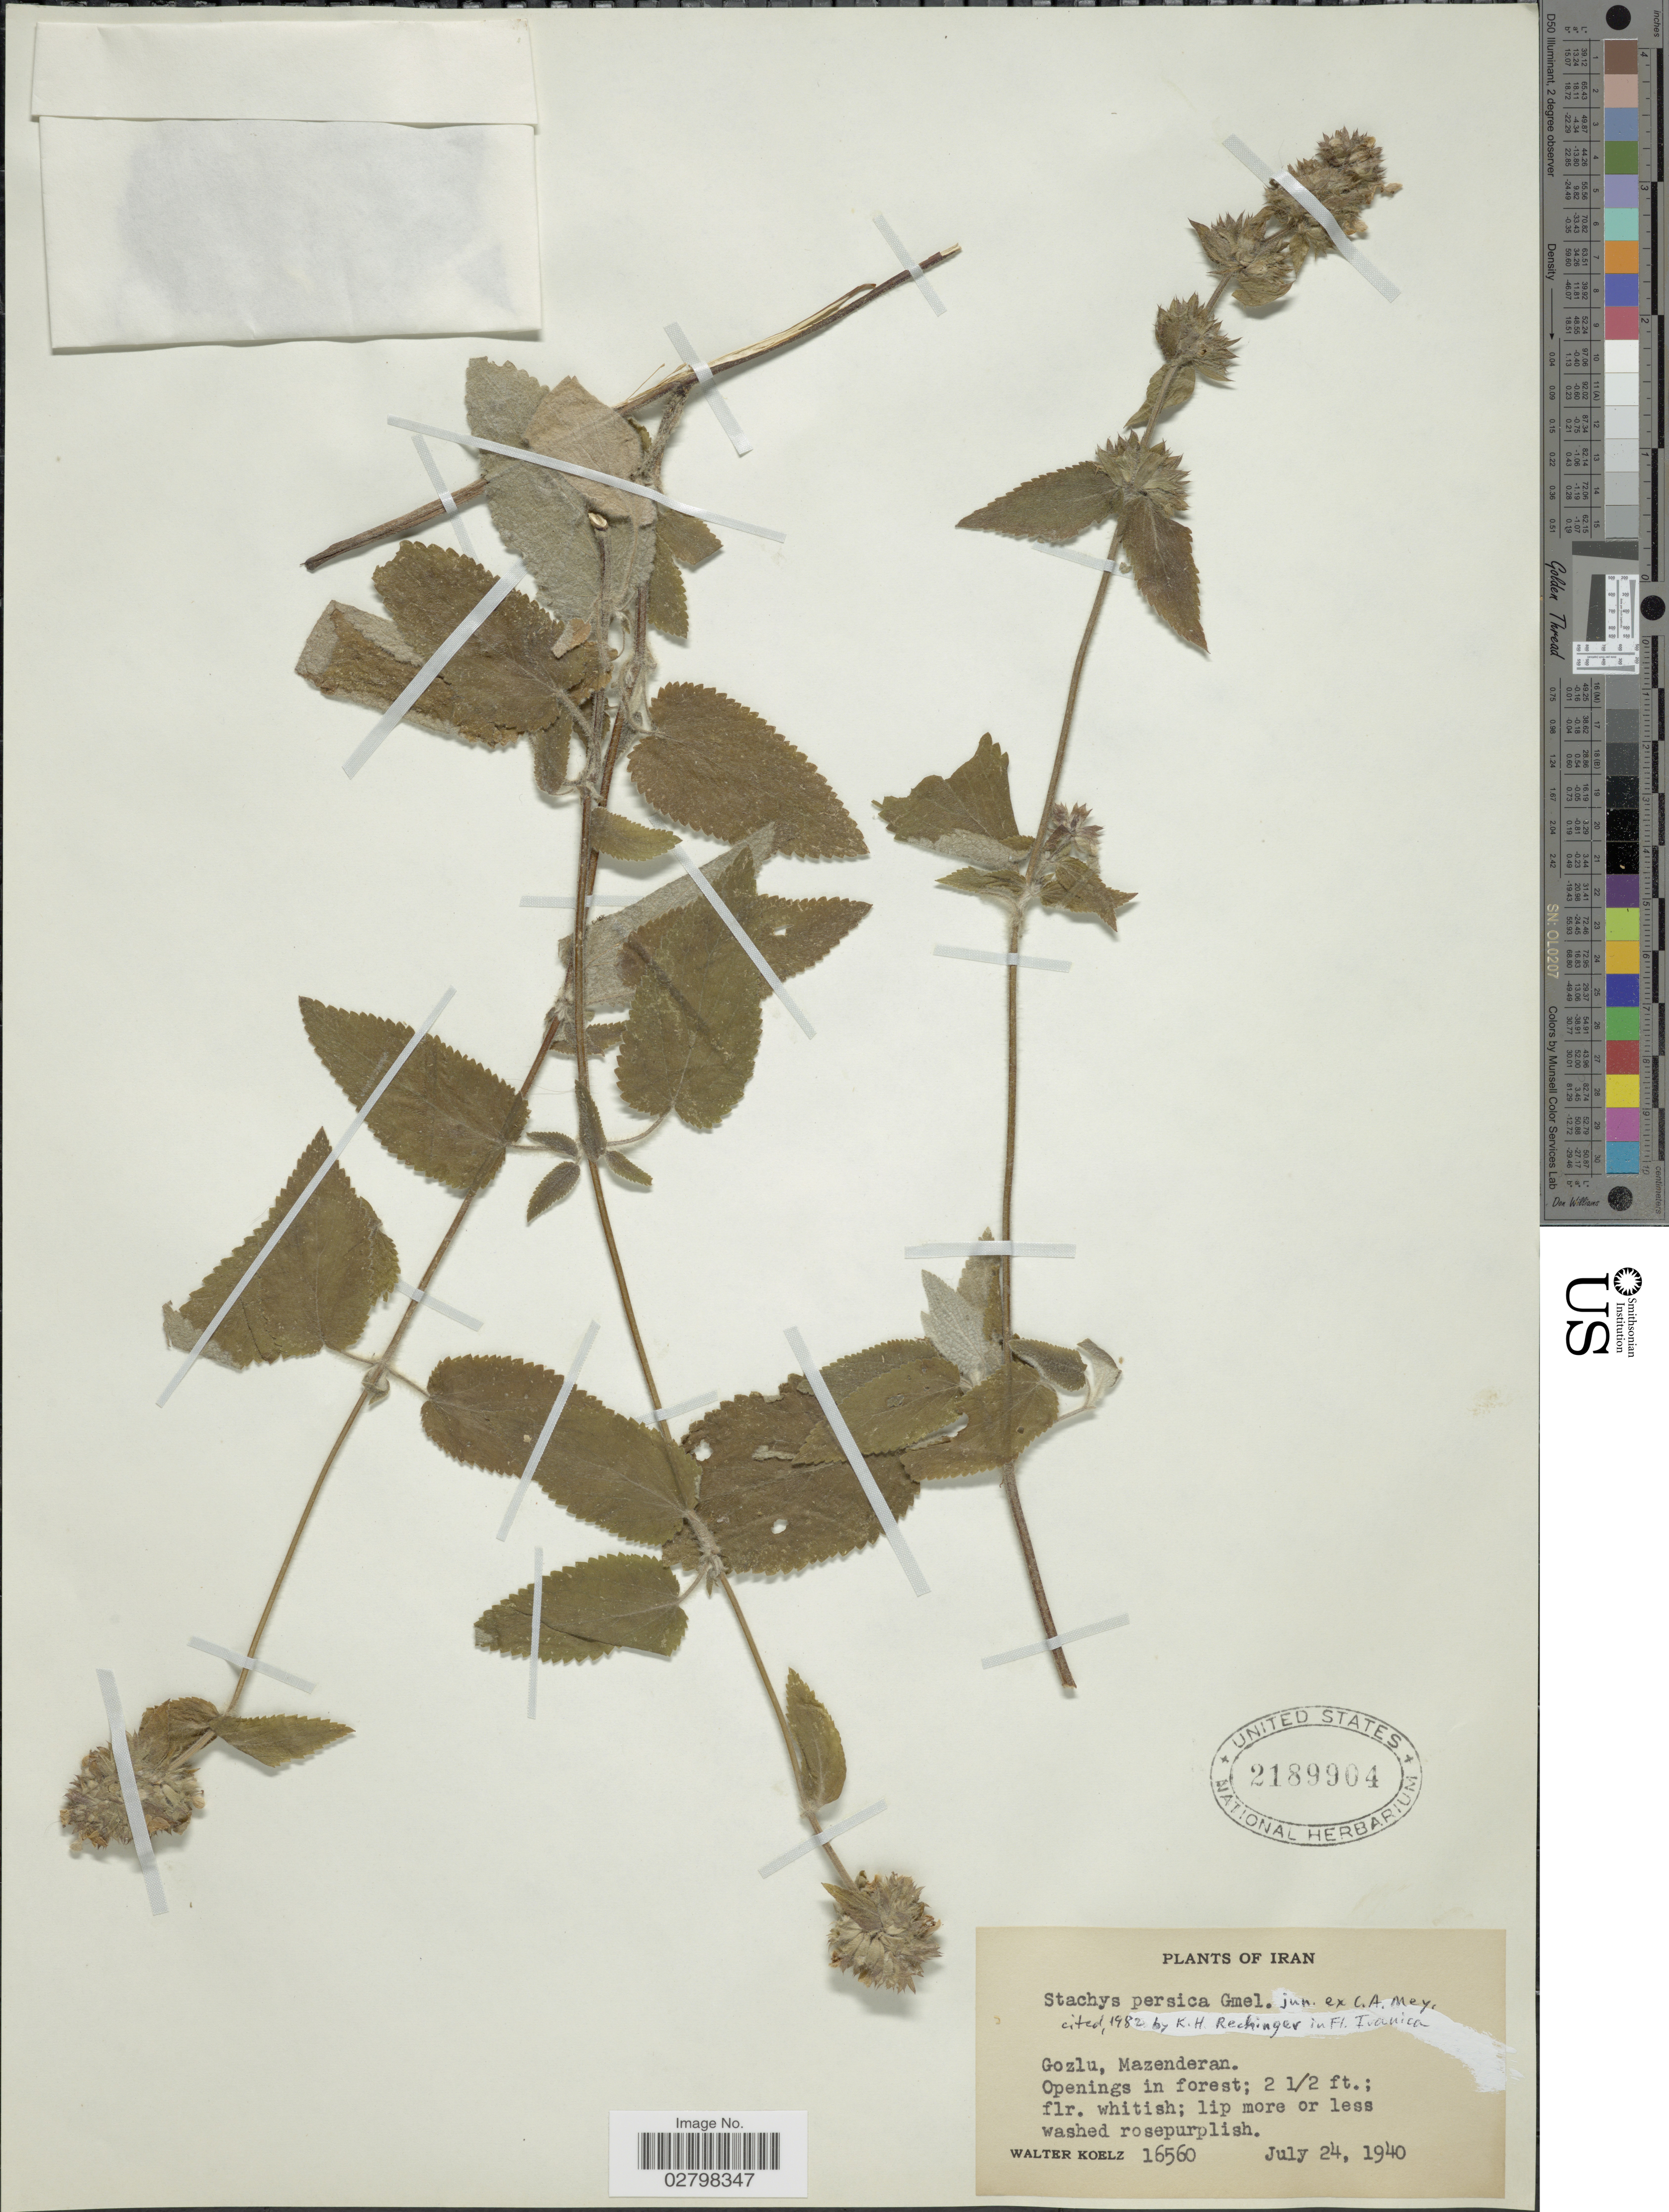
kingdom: Plantae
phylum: Tracheophyta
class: Magnoliopsida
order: Lamiales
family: Lamiaceae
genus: Stachys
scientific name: Stachys persica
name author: S.G. Gmel. ex C.A. Mey.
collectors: W. N. Koelz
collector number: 16560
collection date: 1940-07-24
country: Iran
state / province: Mazandaran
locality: Gozlu, Mazenderan.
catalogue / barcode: US 2189904